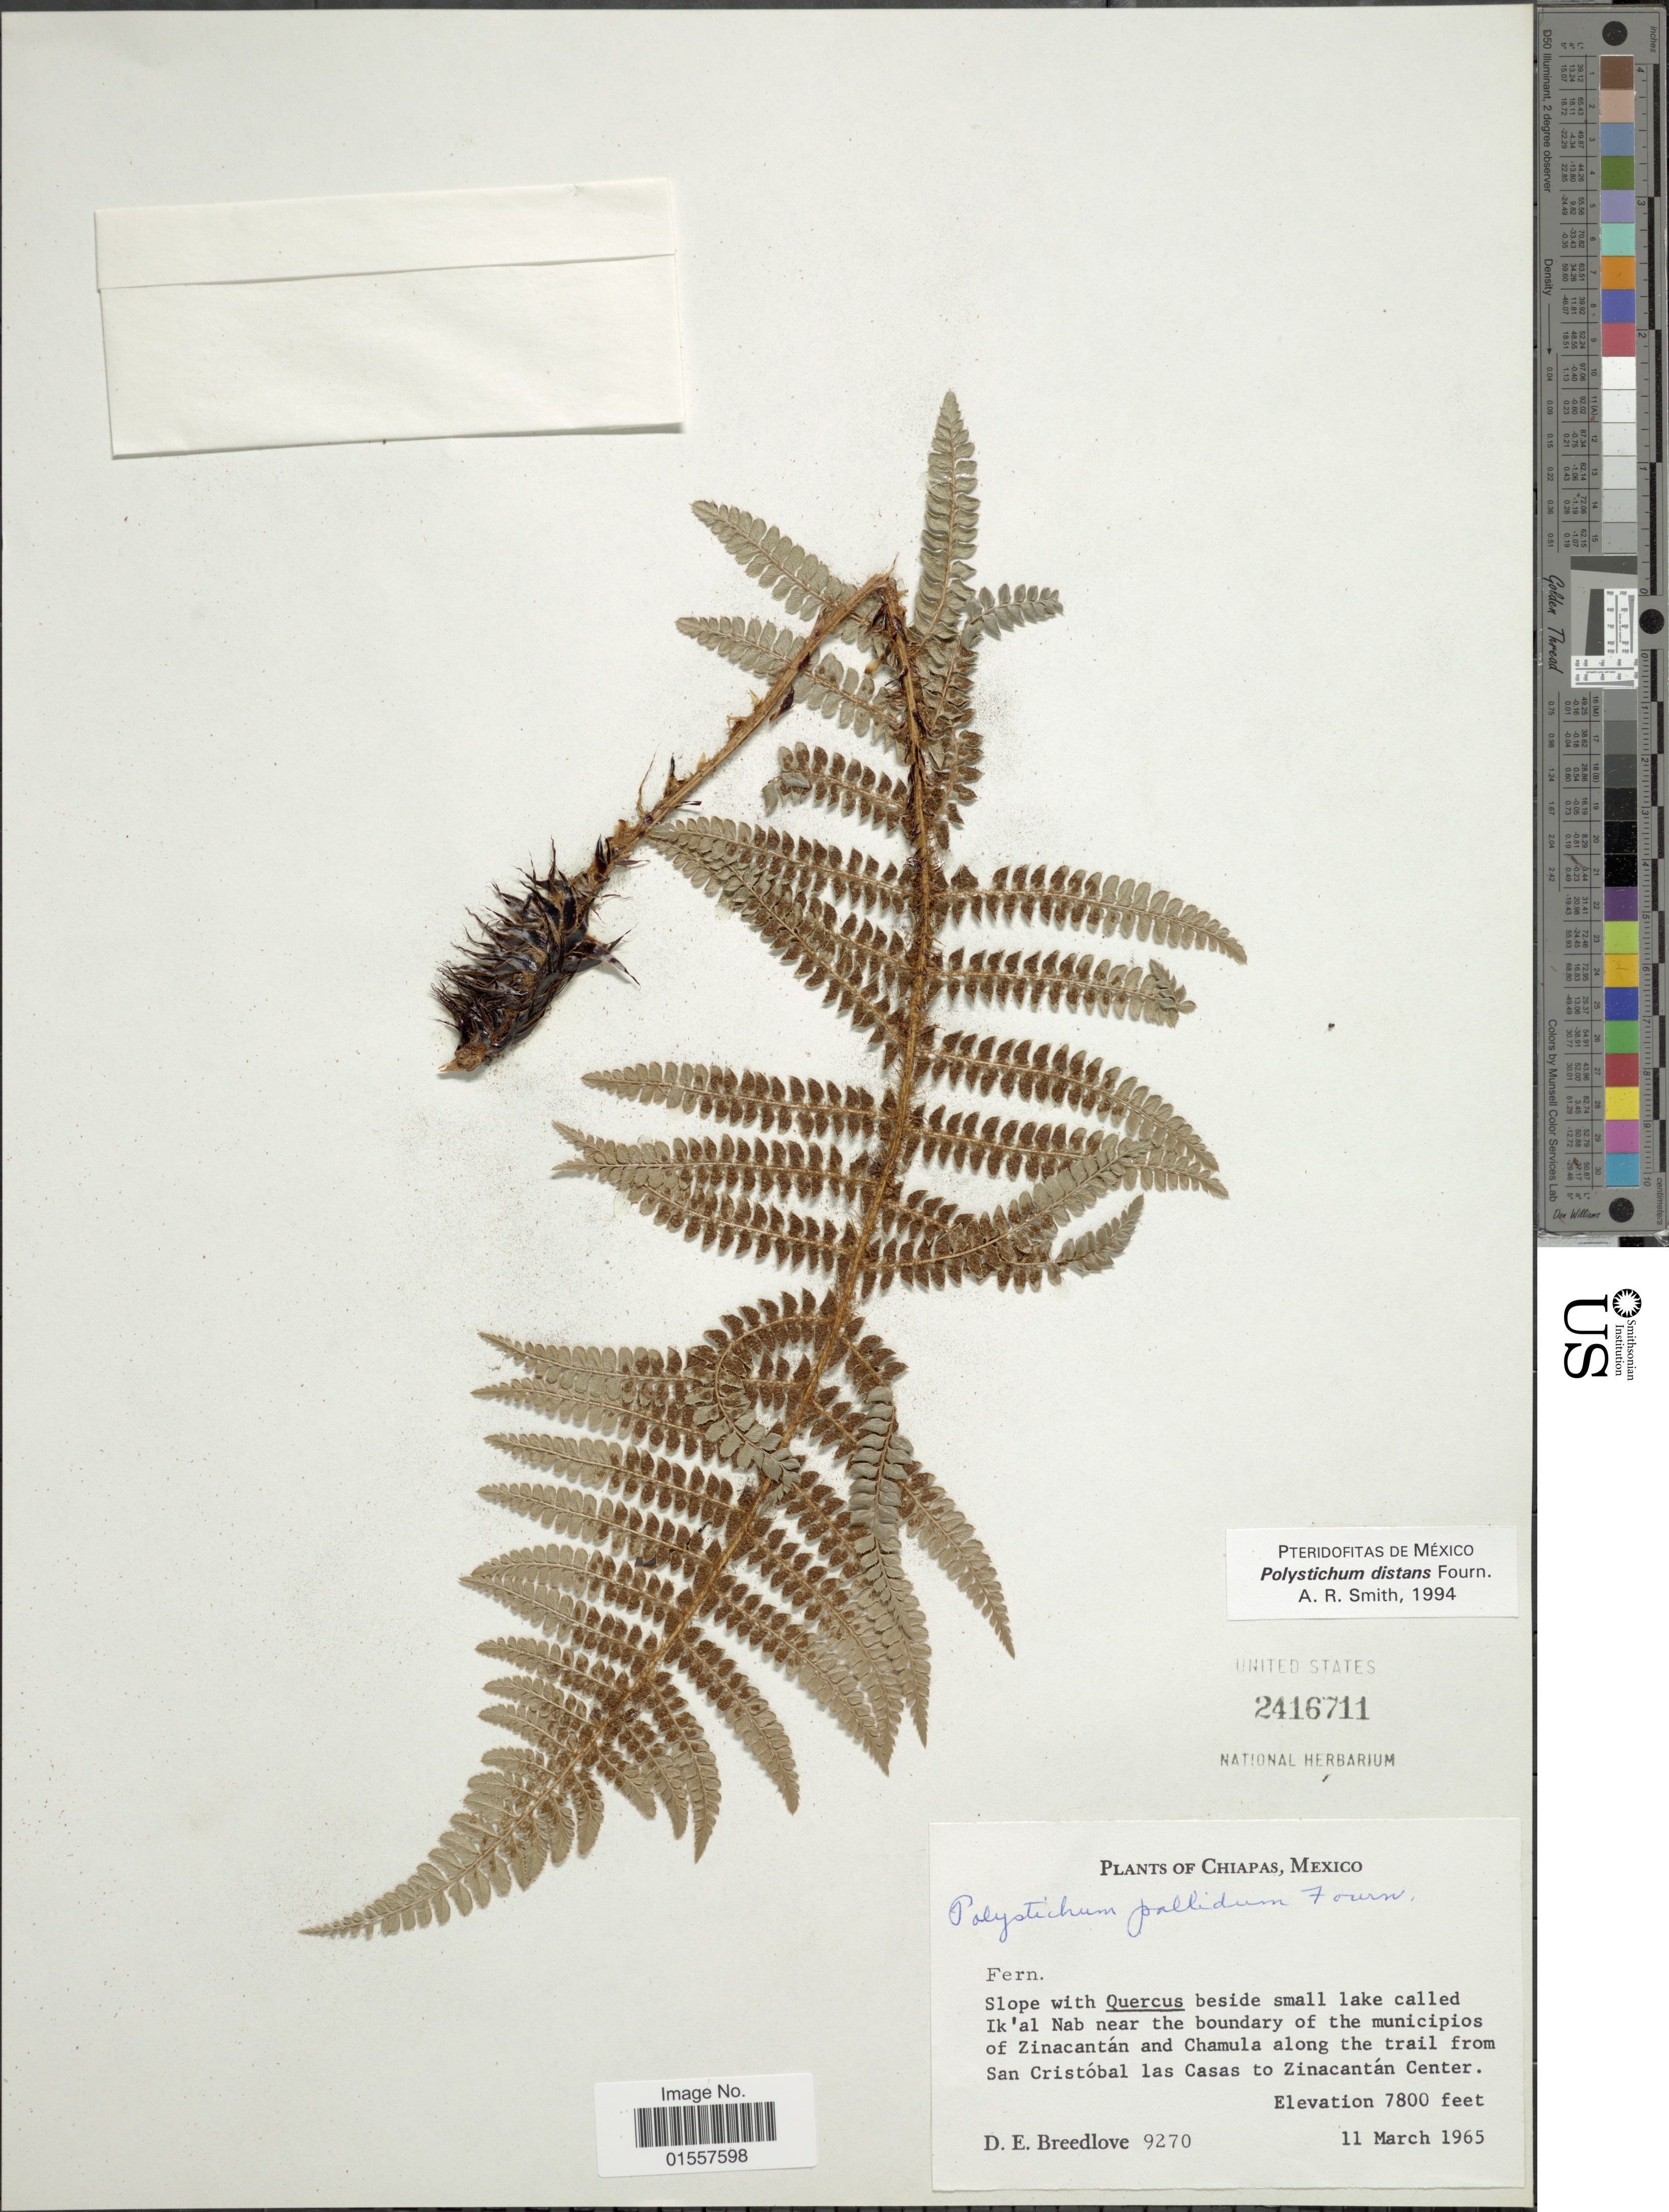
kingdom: Plantae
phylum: Tracheophyta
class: Polypodiopsida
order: Polypodiales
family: Dryopteridaceae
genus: Polystichum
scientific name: Polystichum distans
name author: E. Fourn.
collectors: D. E. Breedlove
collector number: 9270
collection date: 1965-03-11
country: Mexico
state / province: Chiapas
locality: Beside small lake called Ik'al Nab near the boundary of the municipios of Zinacantan and Chamula along the trail from San Cristobal las Casas to Zinacantan Center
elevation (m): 2377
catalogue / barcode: US 2416711